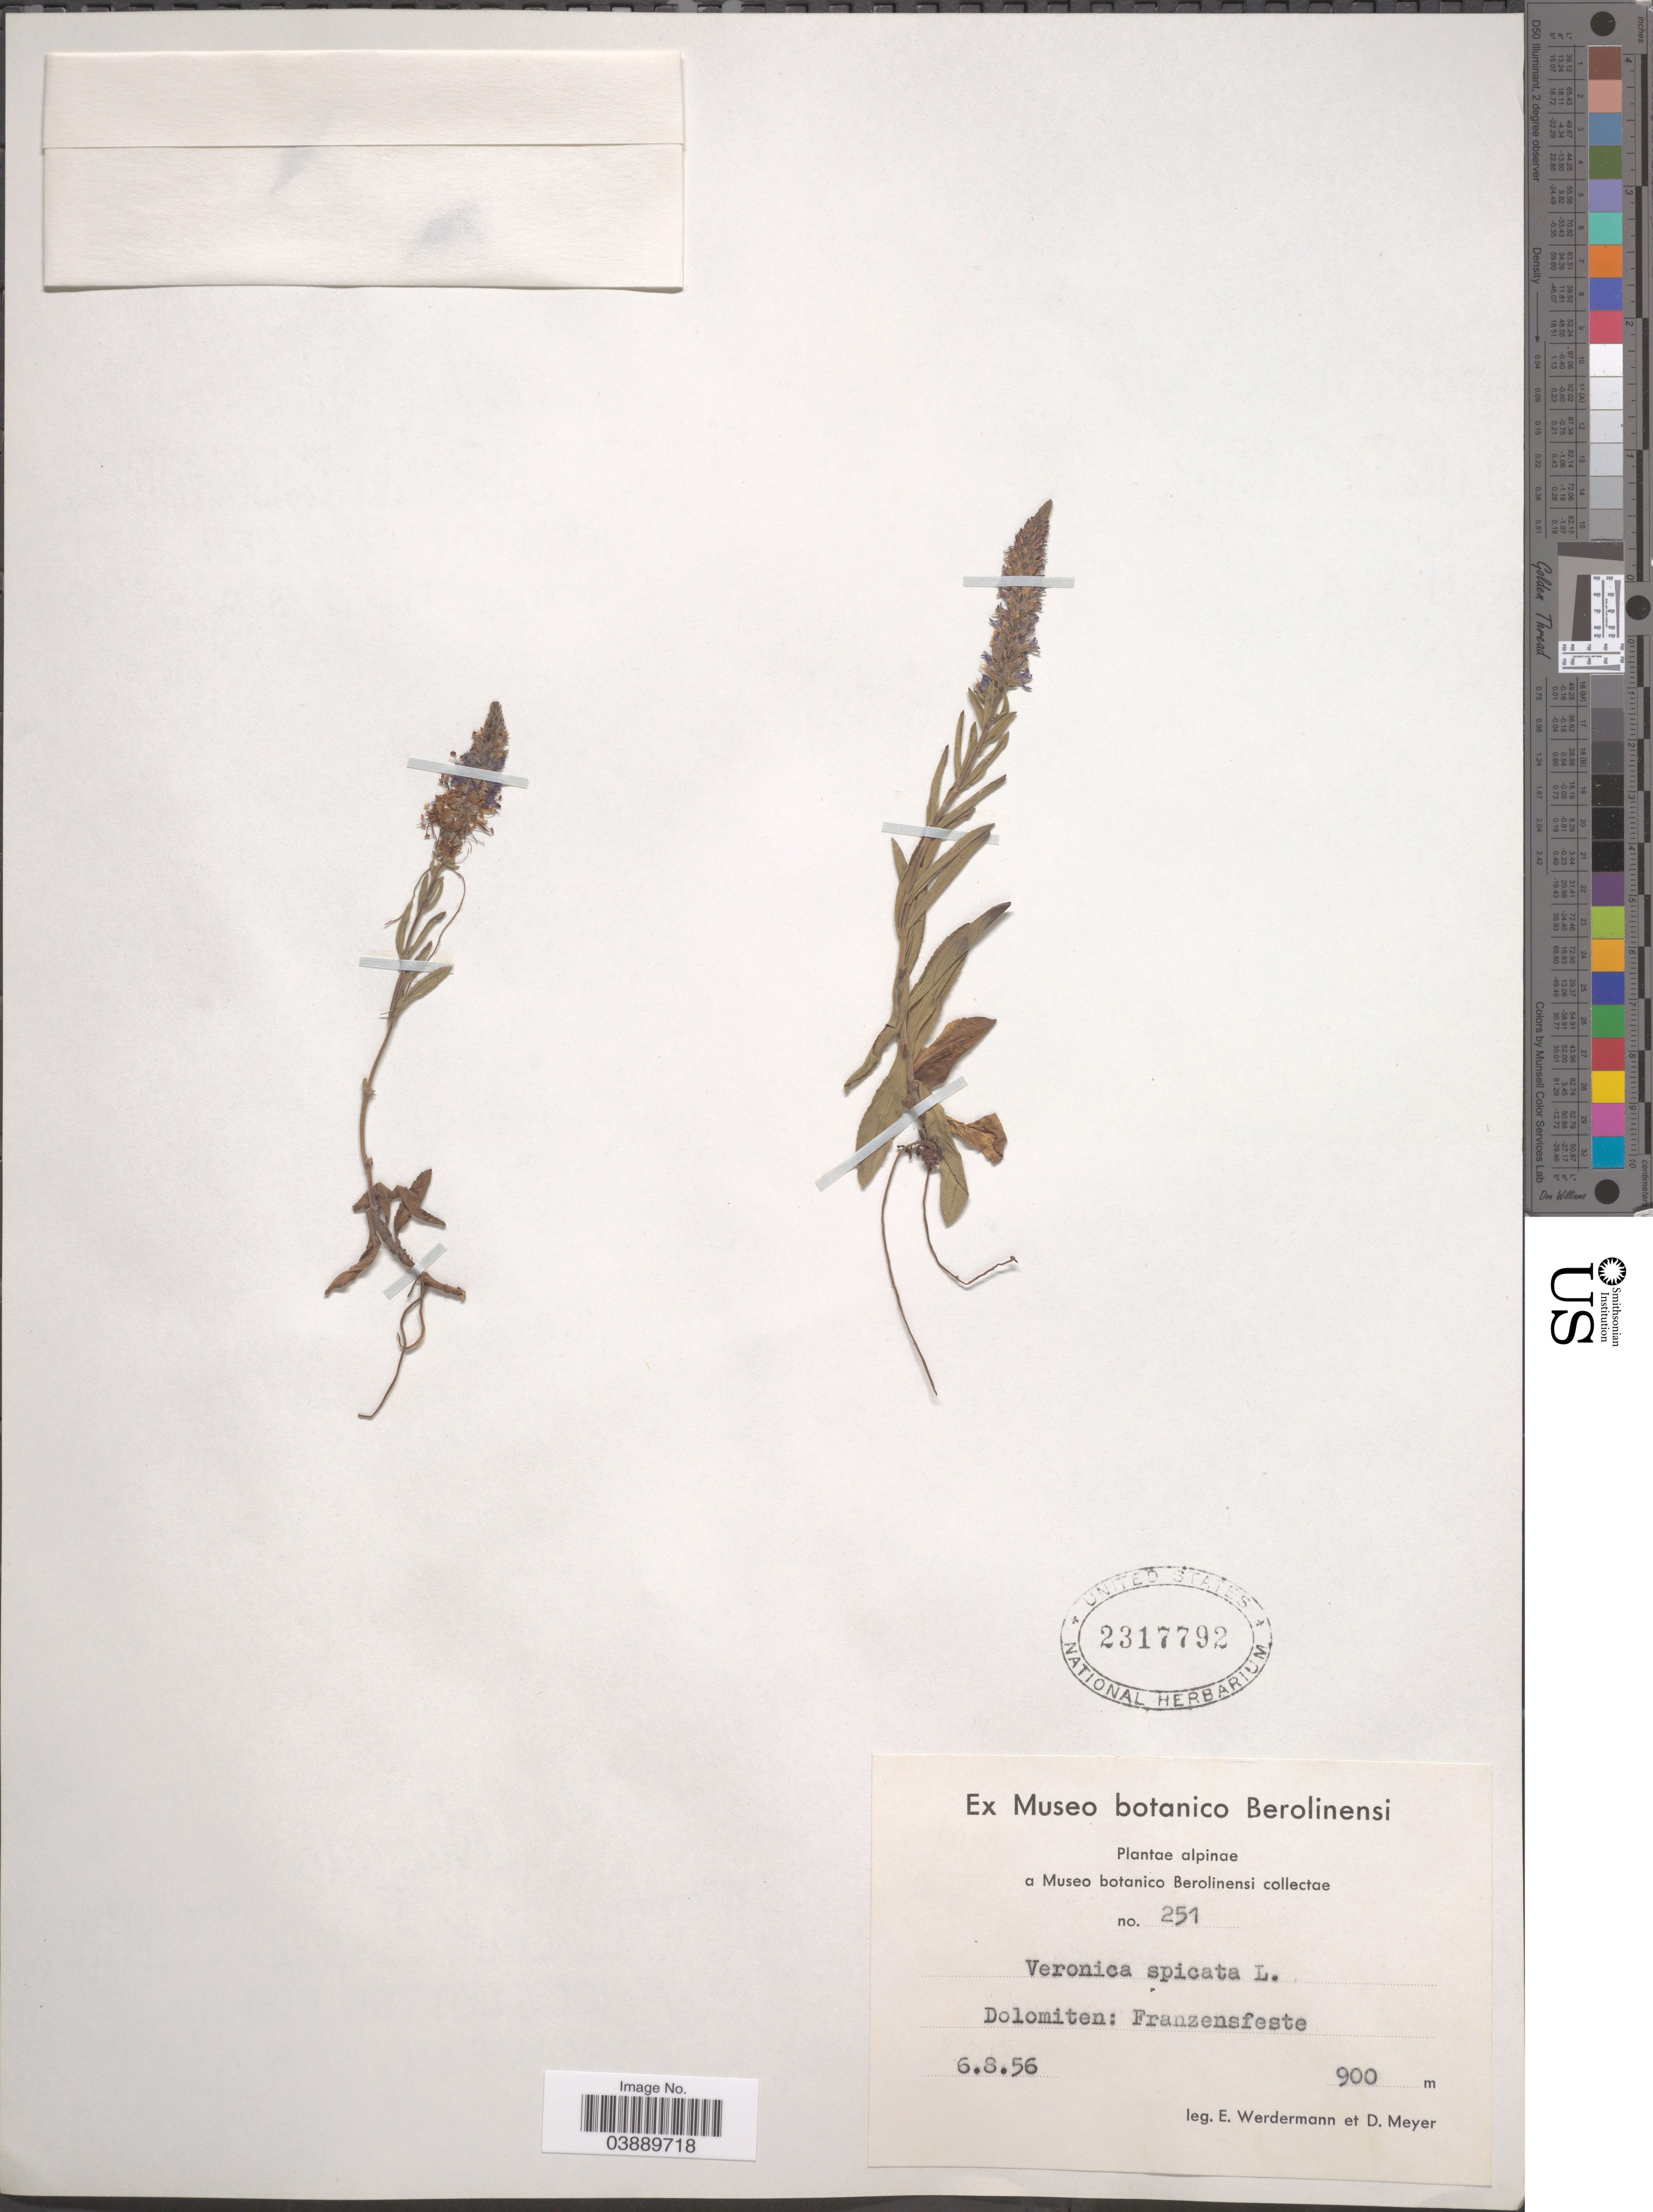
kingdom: Plantae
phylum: Tracheophyta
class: Magnoliopsida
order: Lamiales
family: Plantaginaceae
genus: Veronica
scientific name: Veronica spicata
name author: L.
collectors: E. Werdermann & D. Meyer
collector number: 251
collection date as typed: Transcribed d/m/y: 6/8/56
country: Italy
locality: Alpinae. Dolomiten: Franzensfeste.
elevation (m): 900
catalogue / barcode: US 2317792